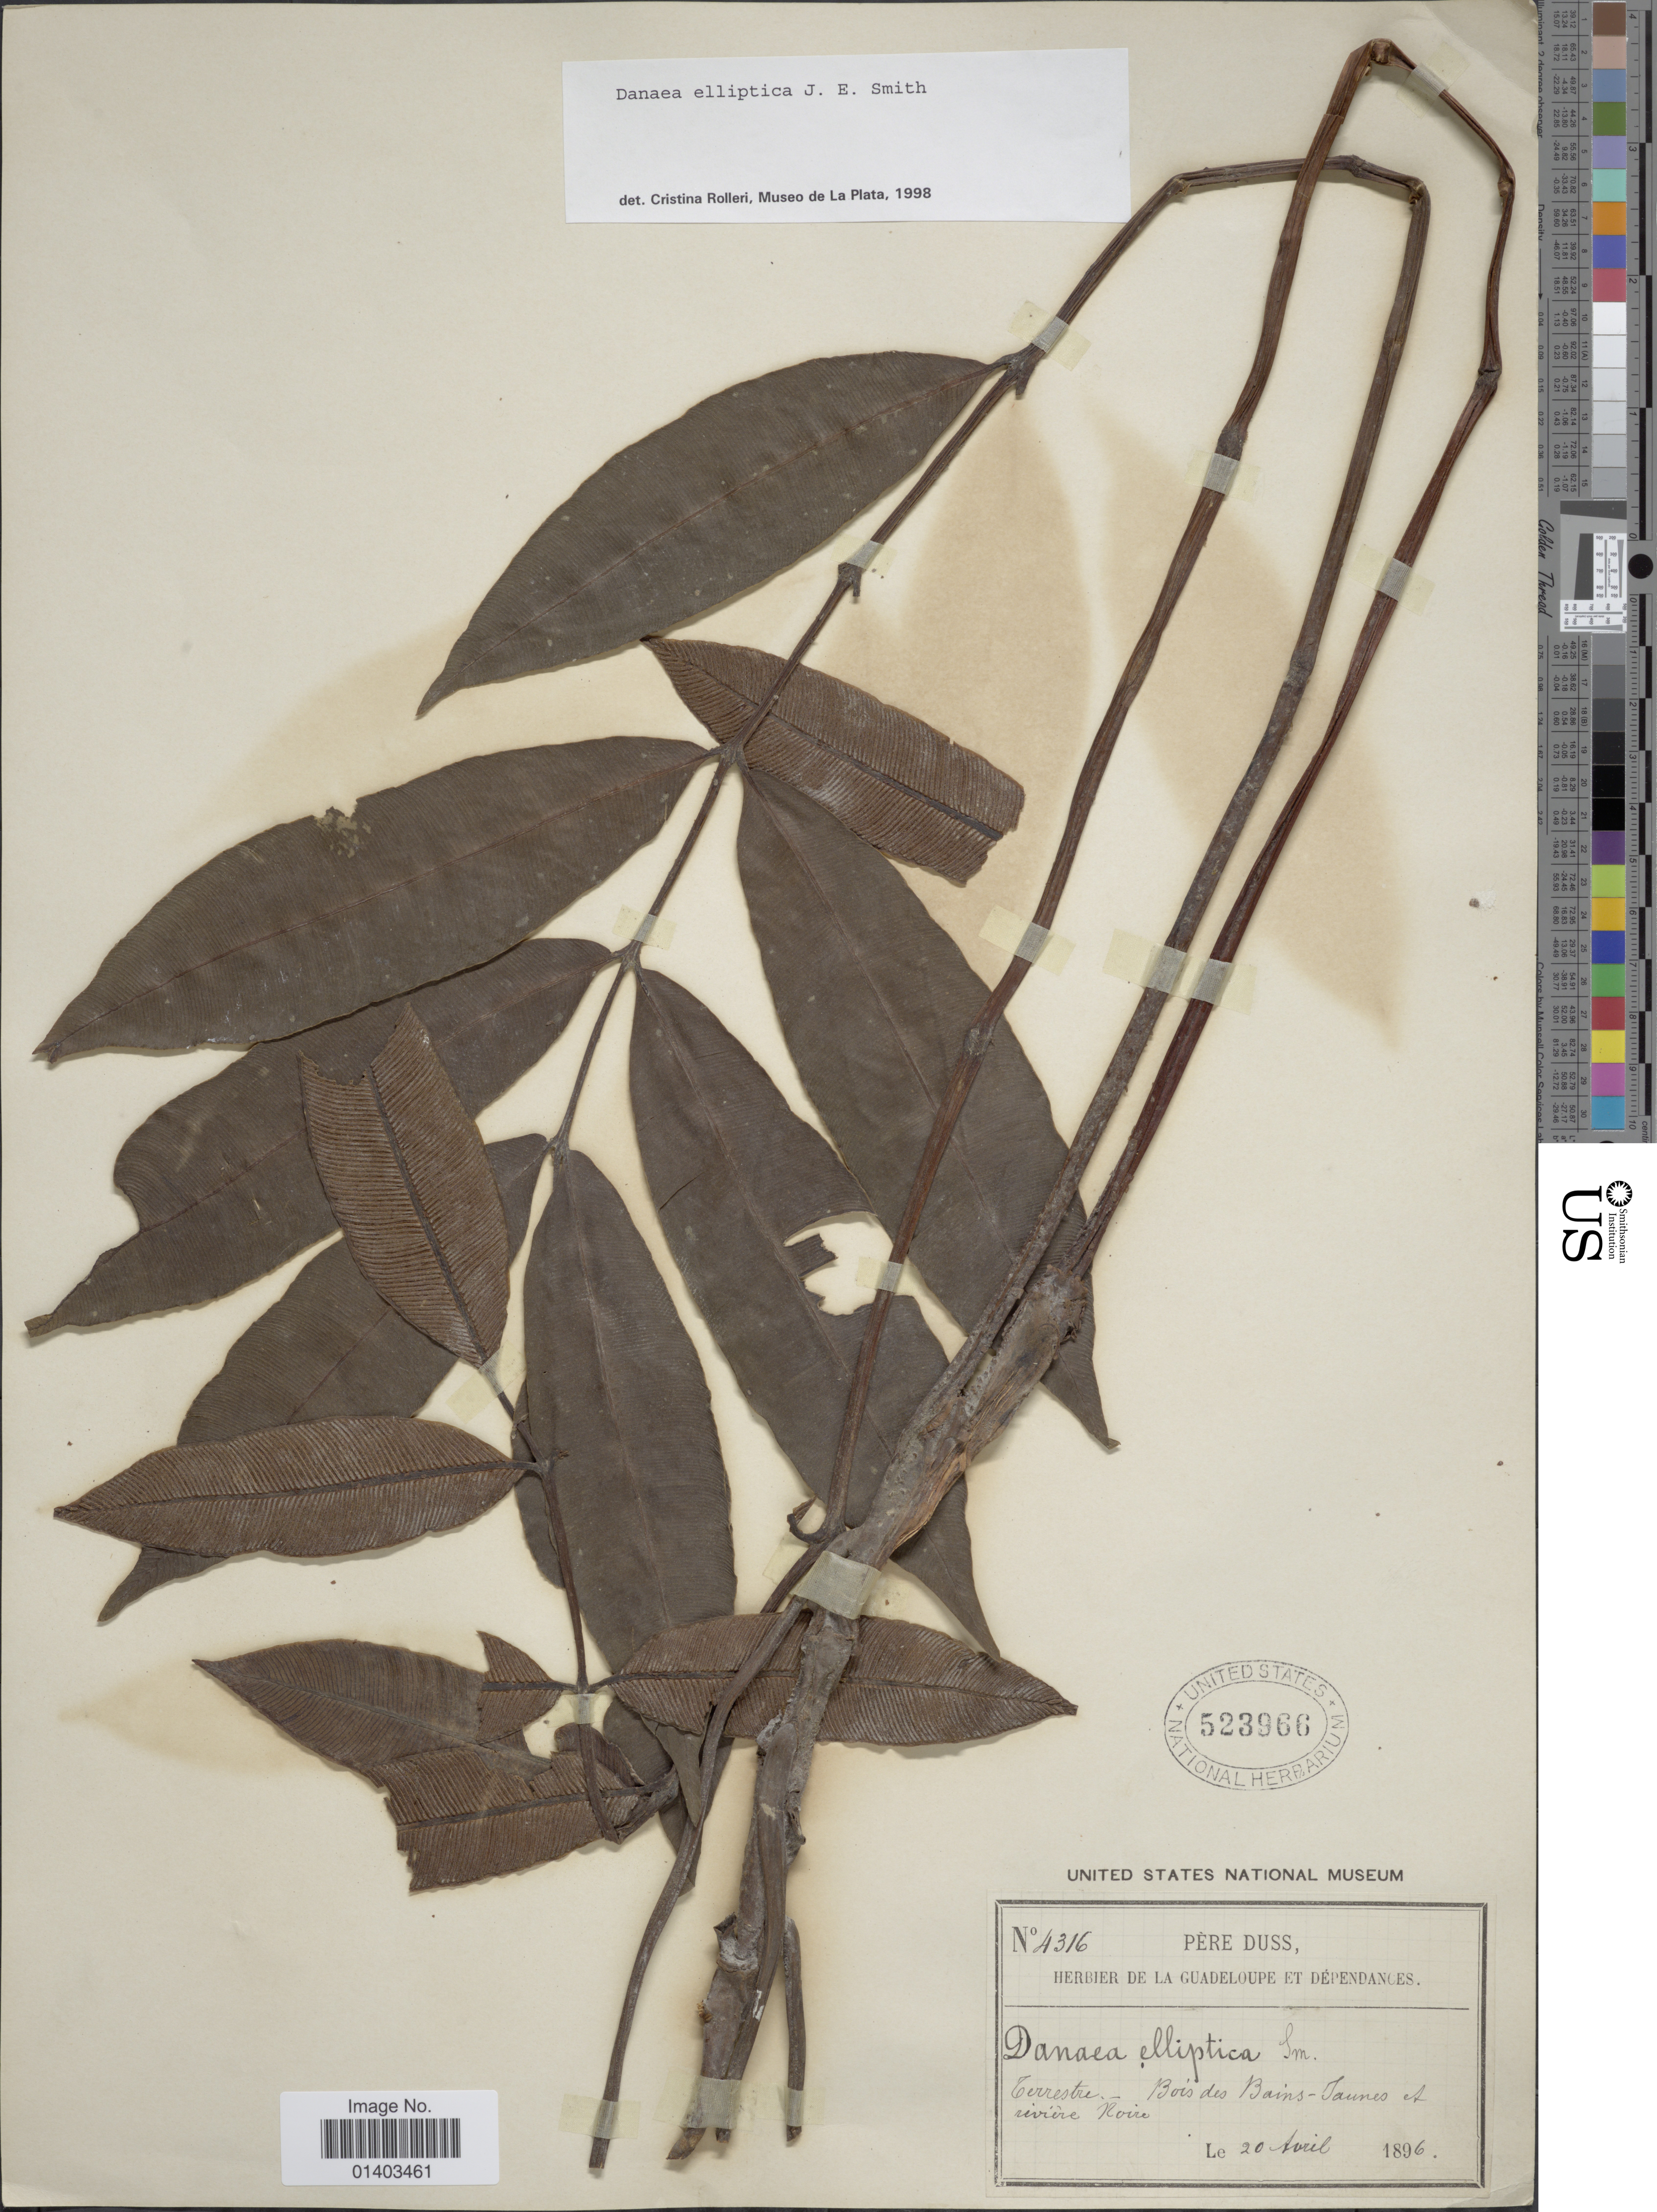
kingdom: Plantae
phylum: Tracheophyta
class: Polypodiopsida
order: Marattiales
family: Marattiaceae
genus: Danaea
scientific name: Danaea elliptica subsp. elliptica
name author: Sm.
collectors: Père Duss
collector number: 4316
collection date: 1896-04-20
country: Guadeloupe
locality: Terrestre - Bois des Bains-Jaunes et Rivière Noire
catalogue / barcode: US 523966